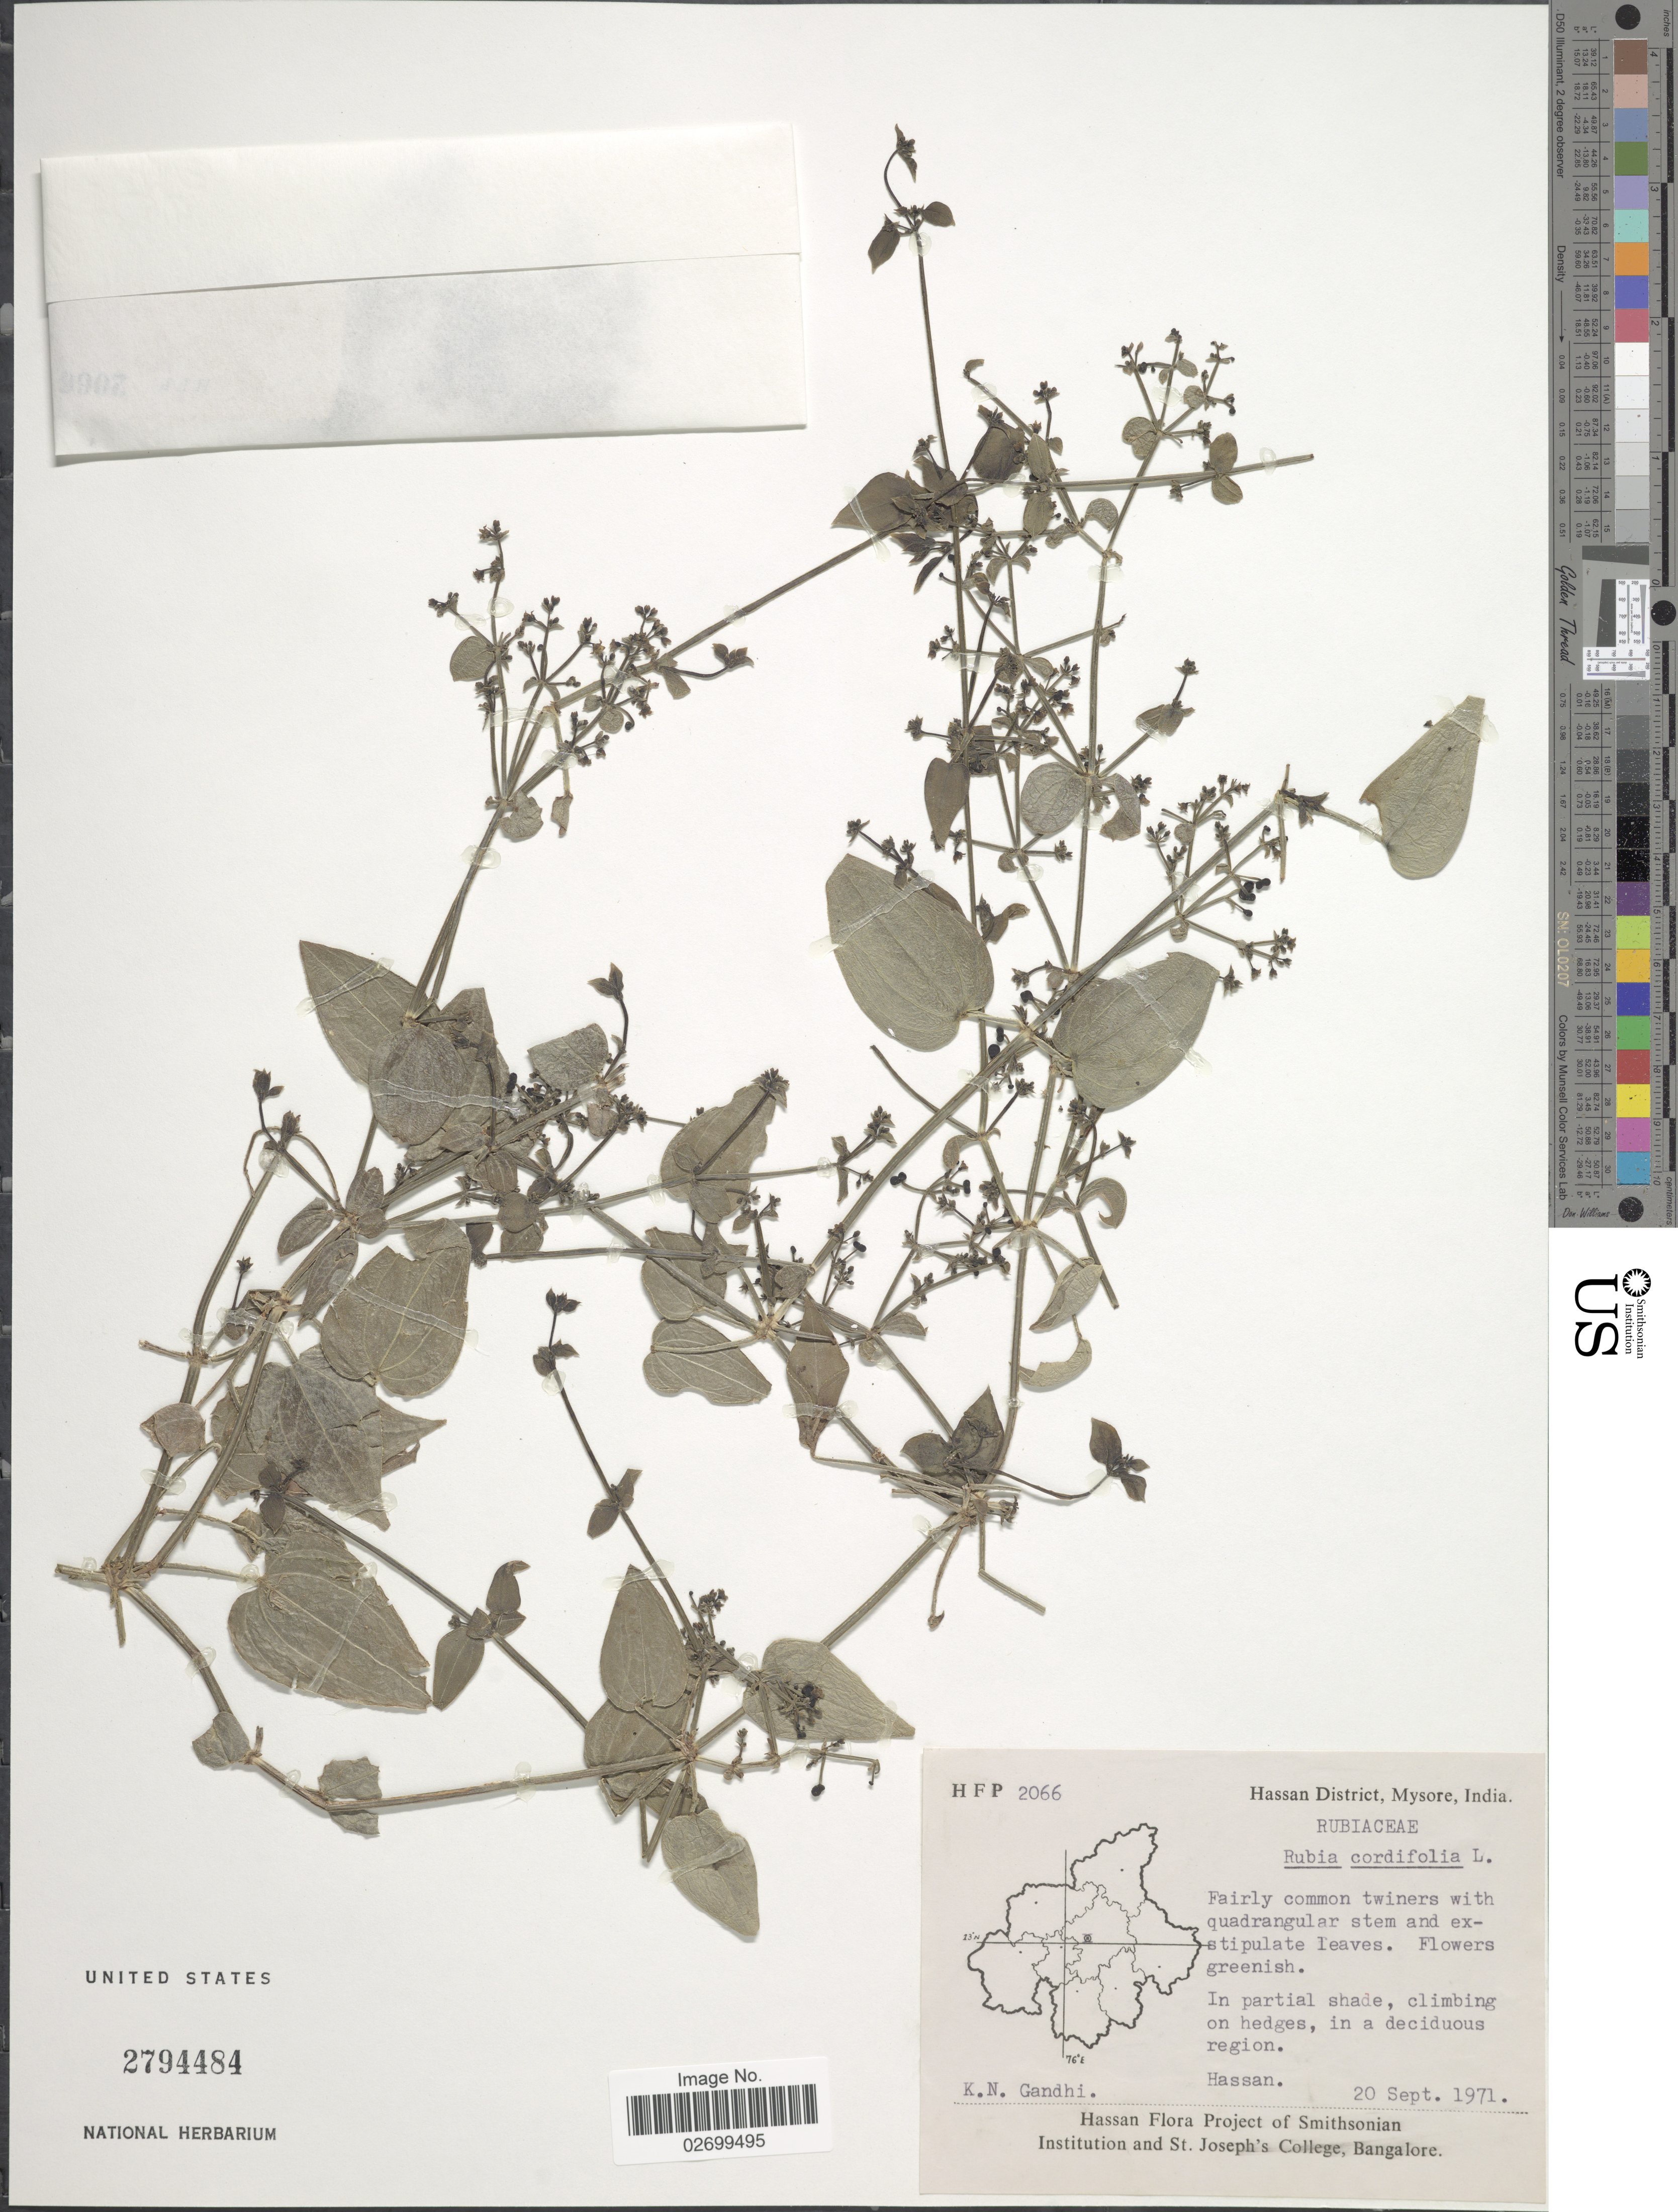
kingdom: Plantae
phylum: Tracheophyta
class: Magnoliopsida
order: Gentianales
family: Rubiaceae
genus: Rubia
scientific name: Rubia cordifolia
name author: L.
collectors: K. N. Gandhi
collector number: HFP 2066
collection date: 1971-09-20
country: India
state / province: Karnataka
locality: Hassan District, Mysore, in a deciduous region, Hassan.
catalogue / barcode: US 2794484